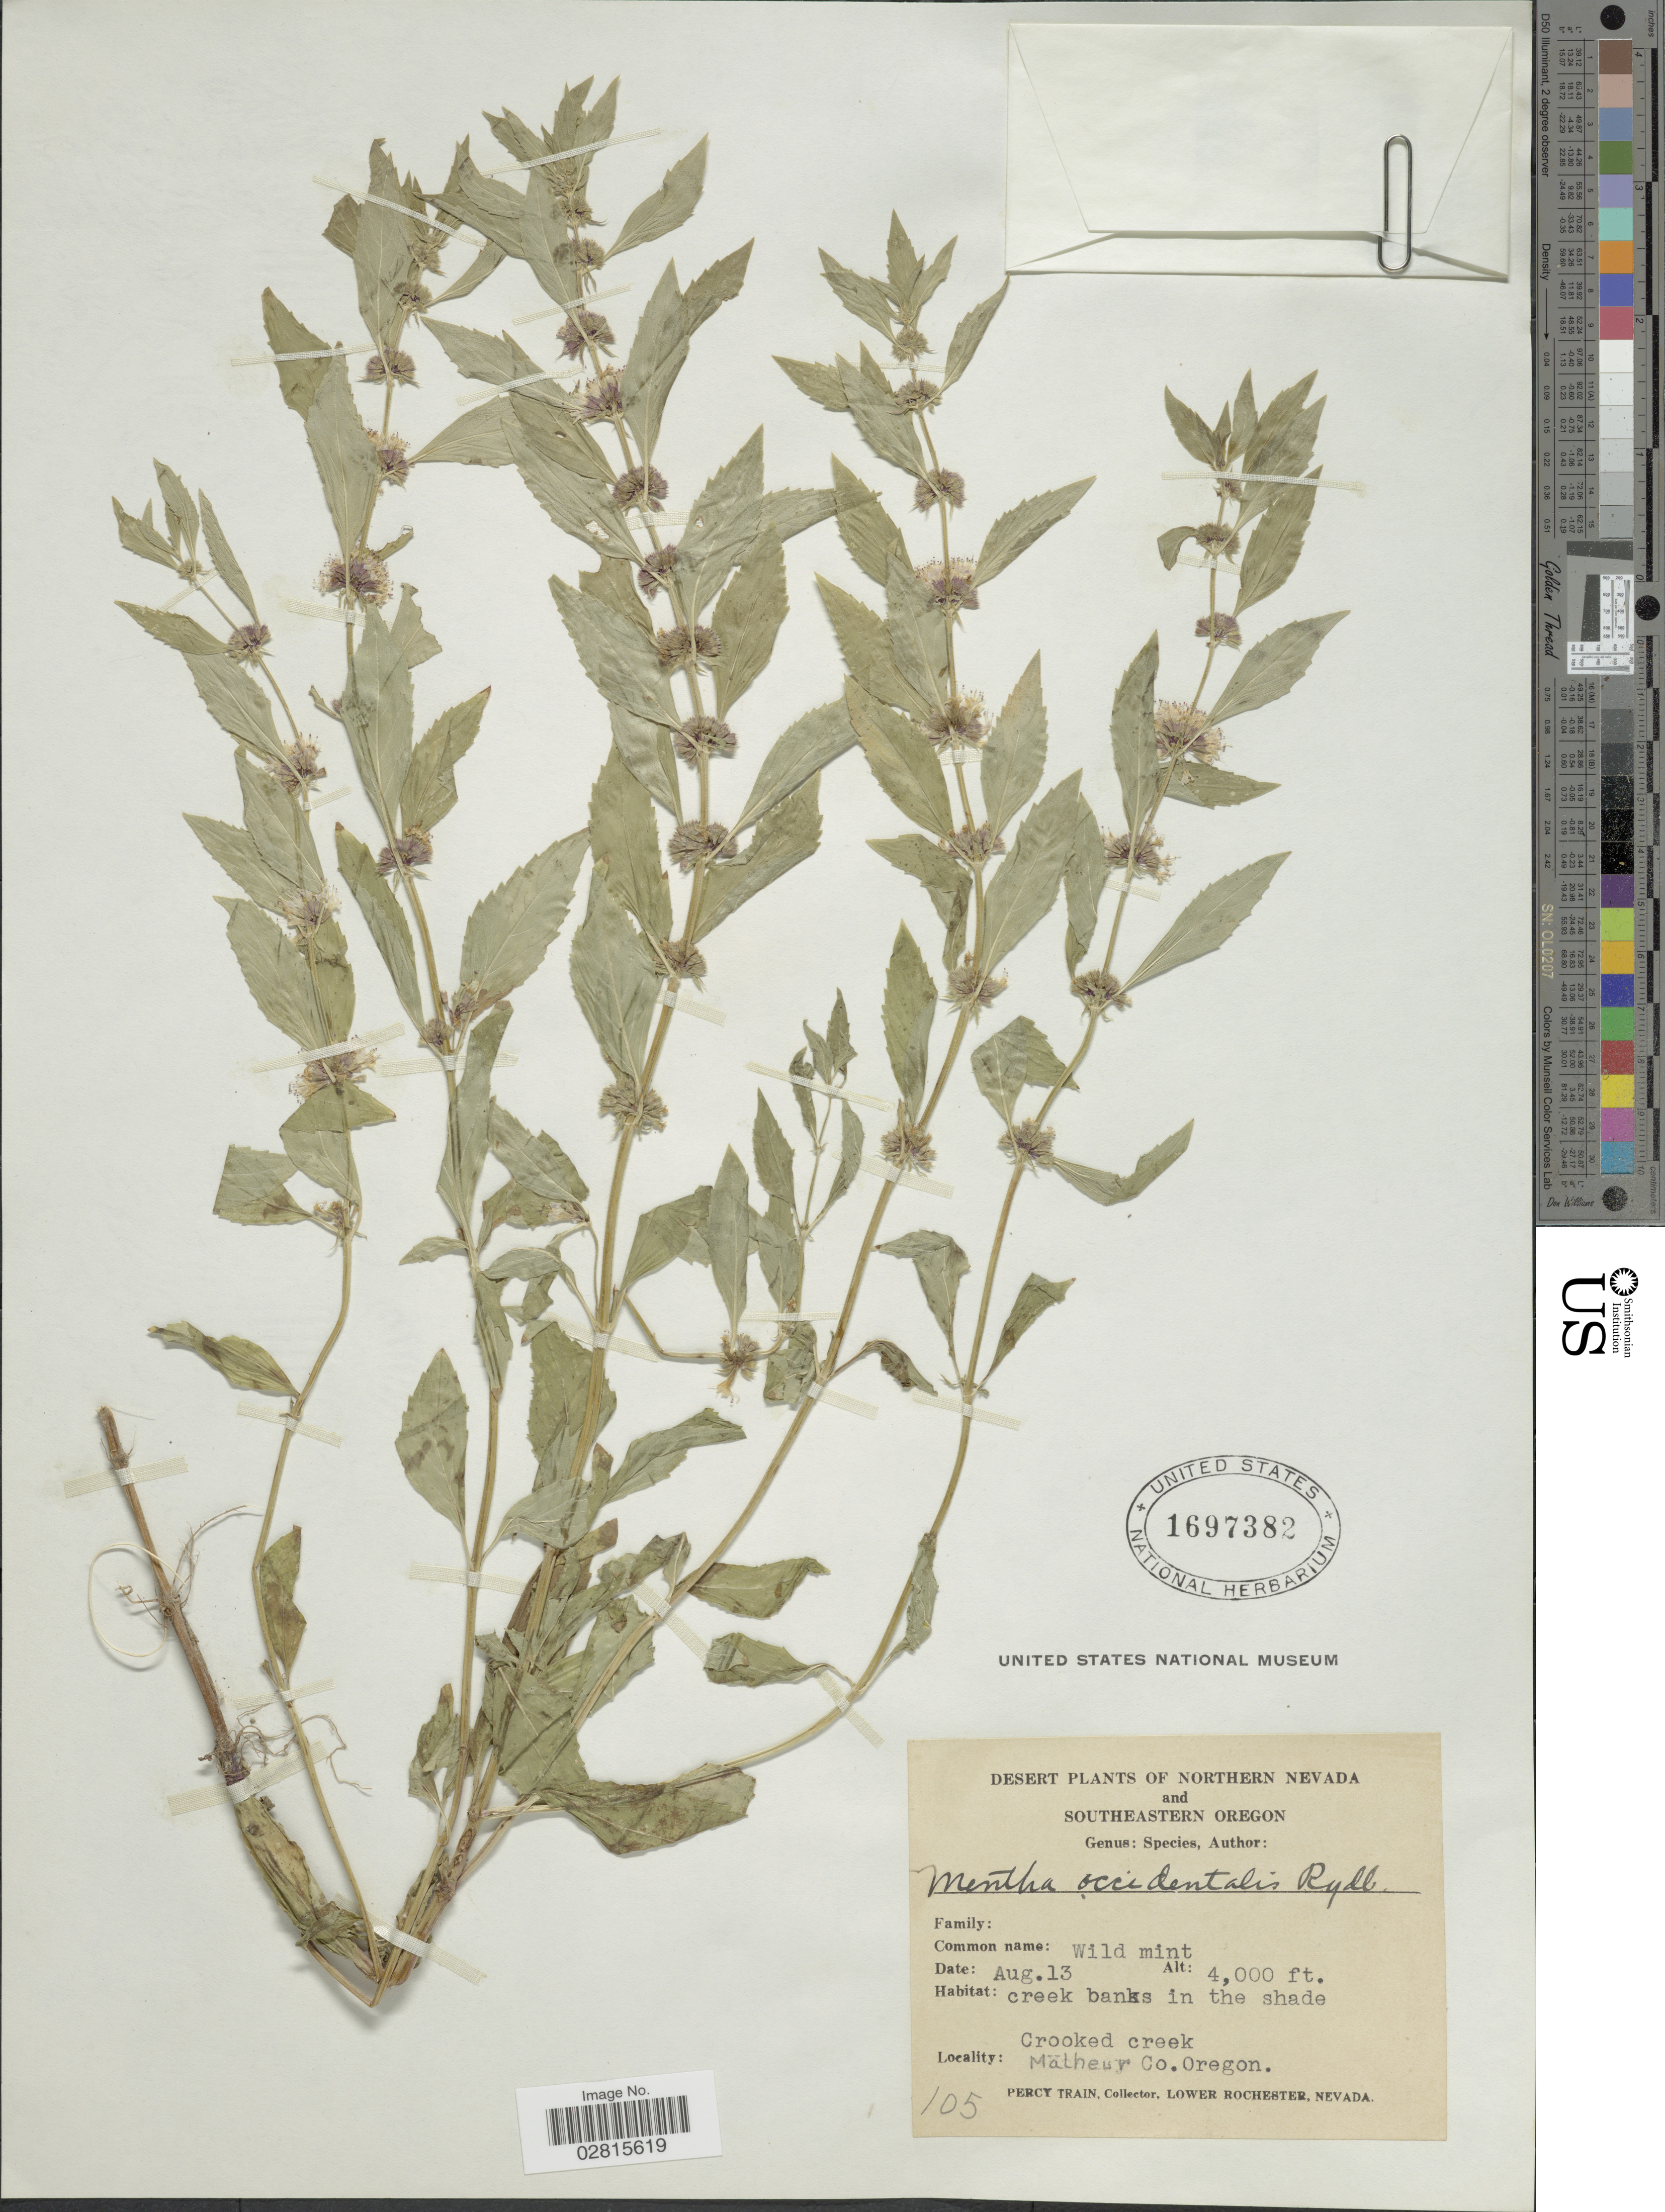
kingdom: Plantae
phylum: Tracheophyta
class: Magnoliopsida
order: Lamiales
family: Lamiaceae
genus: Mentha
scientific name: Mentha penardii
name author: (Briq.) Rydb.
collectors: P. Train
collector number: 105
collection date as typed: Transcribed d/m/y: /8/13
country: United States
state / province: Oregon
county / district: Malheur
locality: Southeastern Oregon, Crooked creek, Mälheur Co.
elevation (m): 1219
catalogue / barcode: US 1697382